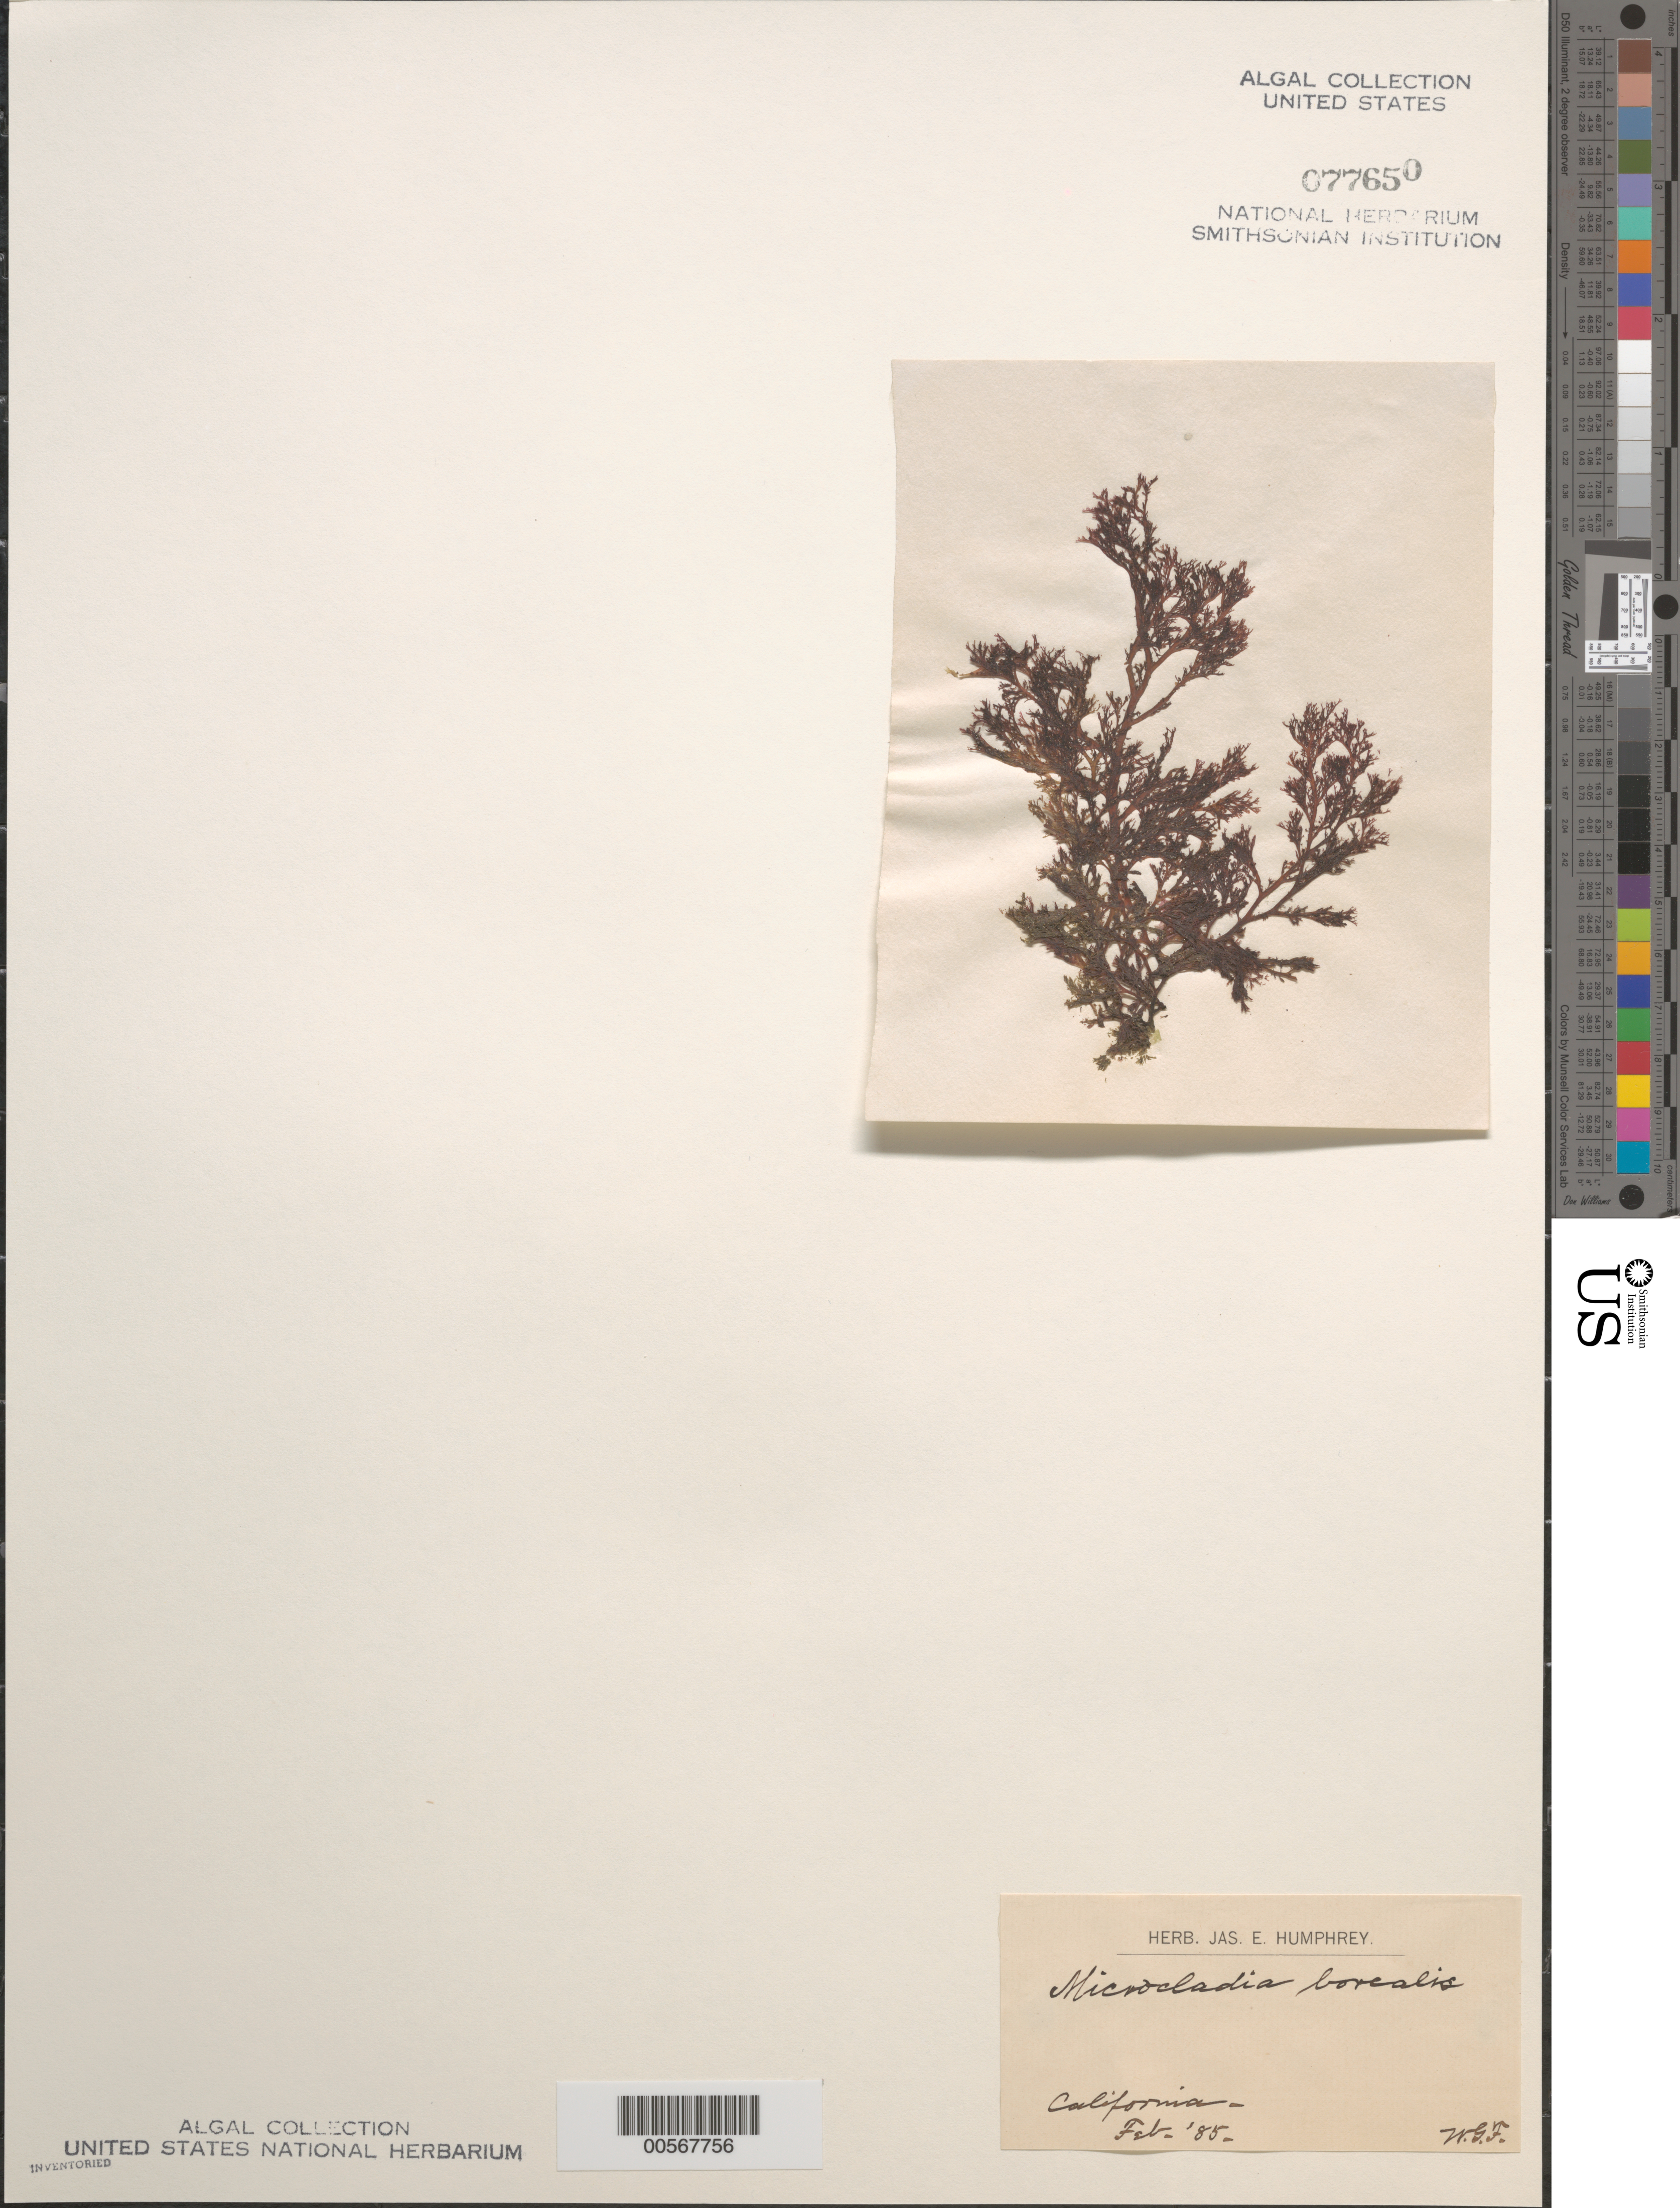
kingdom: Plantae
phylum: Rhodophyta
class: Florideophyceae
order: Ceramiales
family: Ceramiaceae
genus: Microcladia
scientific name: Microcladia borealis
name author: Rupr.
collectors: W. G. Farlow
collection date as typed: Feb 1885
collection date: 1885-02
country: United States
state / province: California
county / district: San Diego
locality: False Bay, San Diego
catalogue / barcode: US 77650